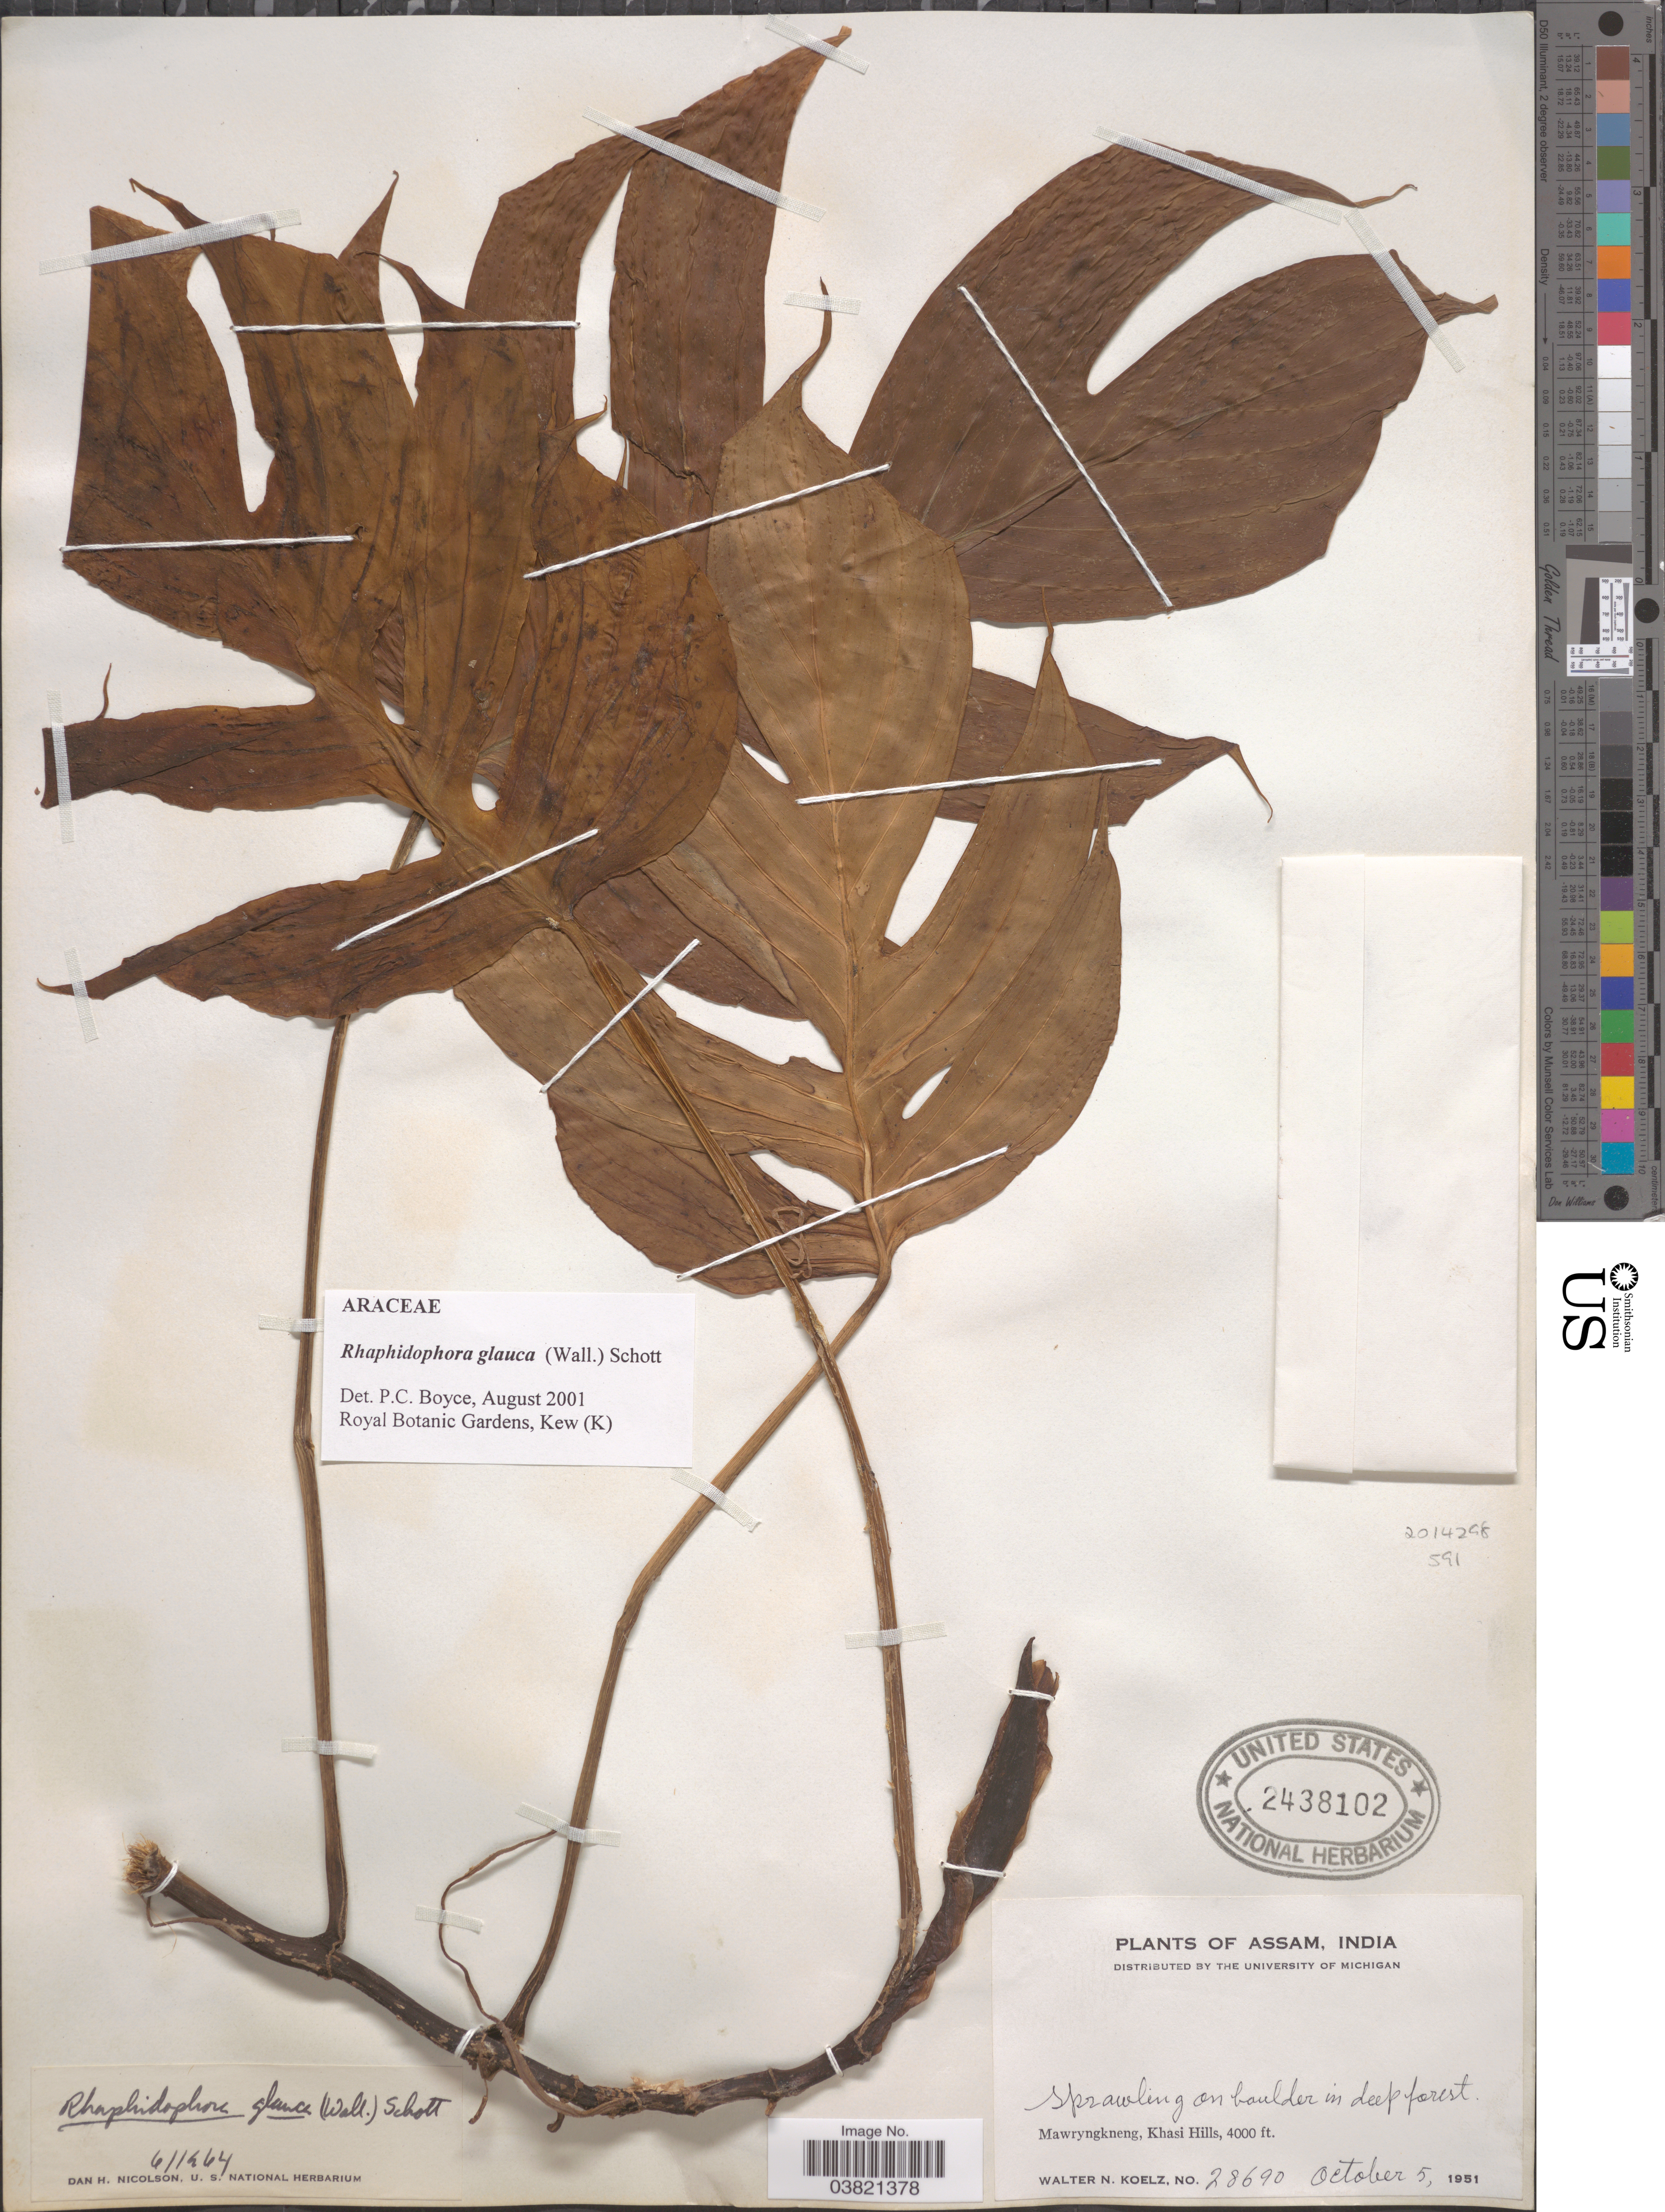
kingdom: Plantae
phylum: Tracheophyta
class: Liliopsida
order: Alismatales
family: Araceae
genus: Rhaphidophora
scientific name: Rhaphidophora glauca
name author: (Wall.) Schott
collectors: W. N. Koelz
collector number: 28690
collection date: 1951-10-05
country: India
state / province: Meghalaya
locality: Mawryngkneng, Khasi Hills.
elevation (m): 1219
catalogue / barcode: US 2438102